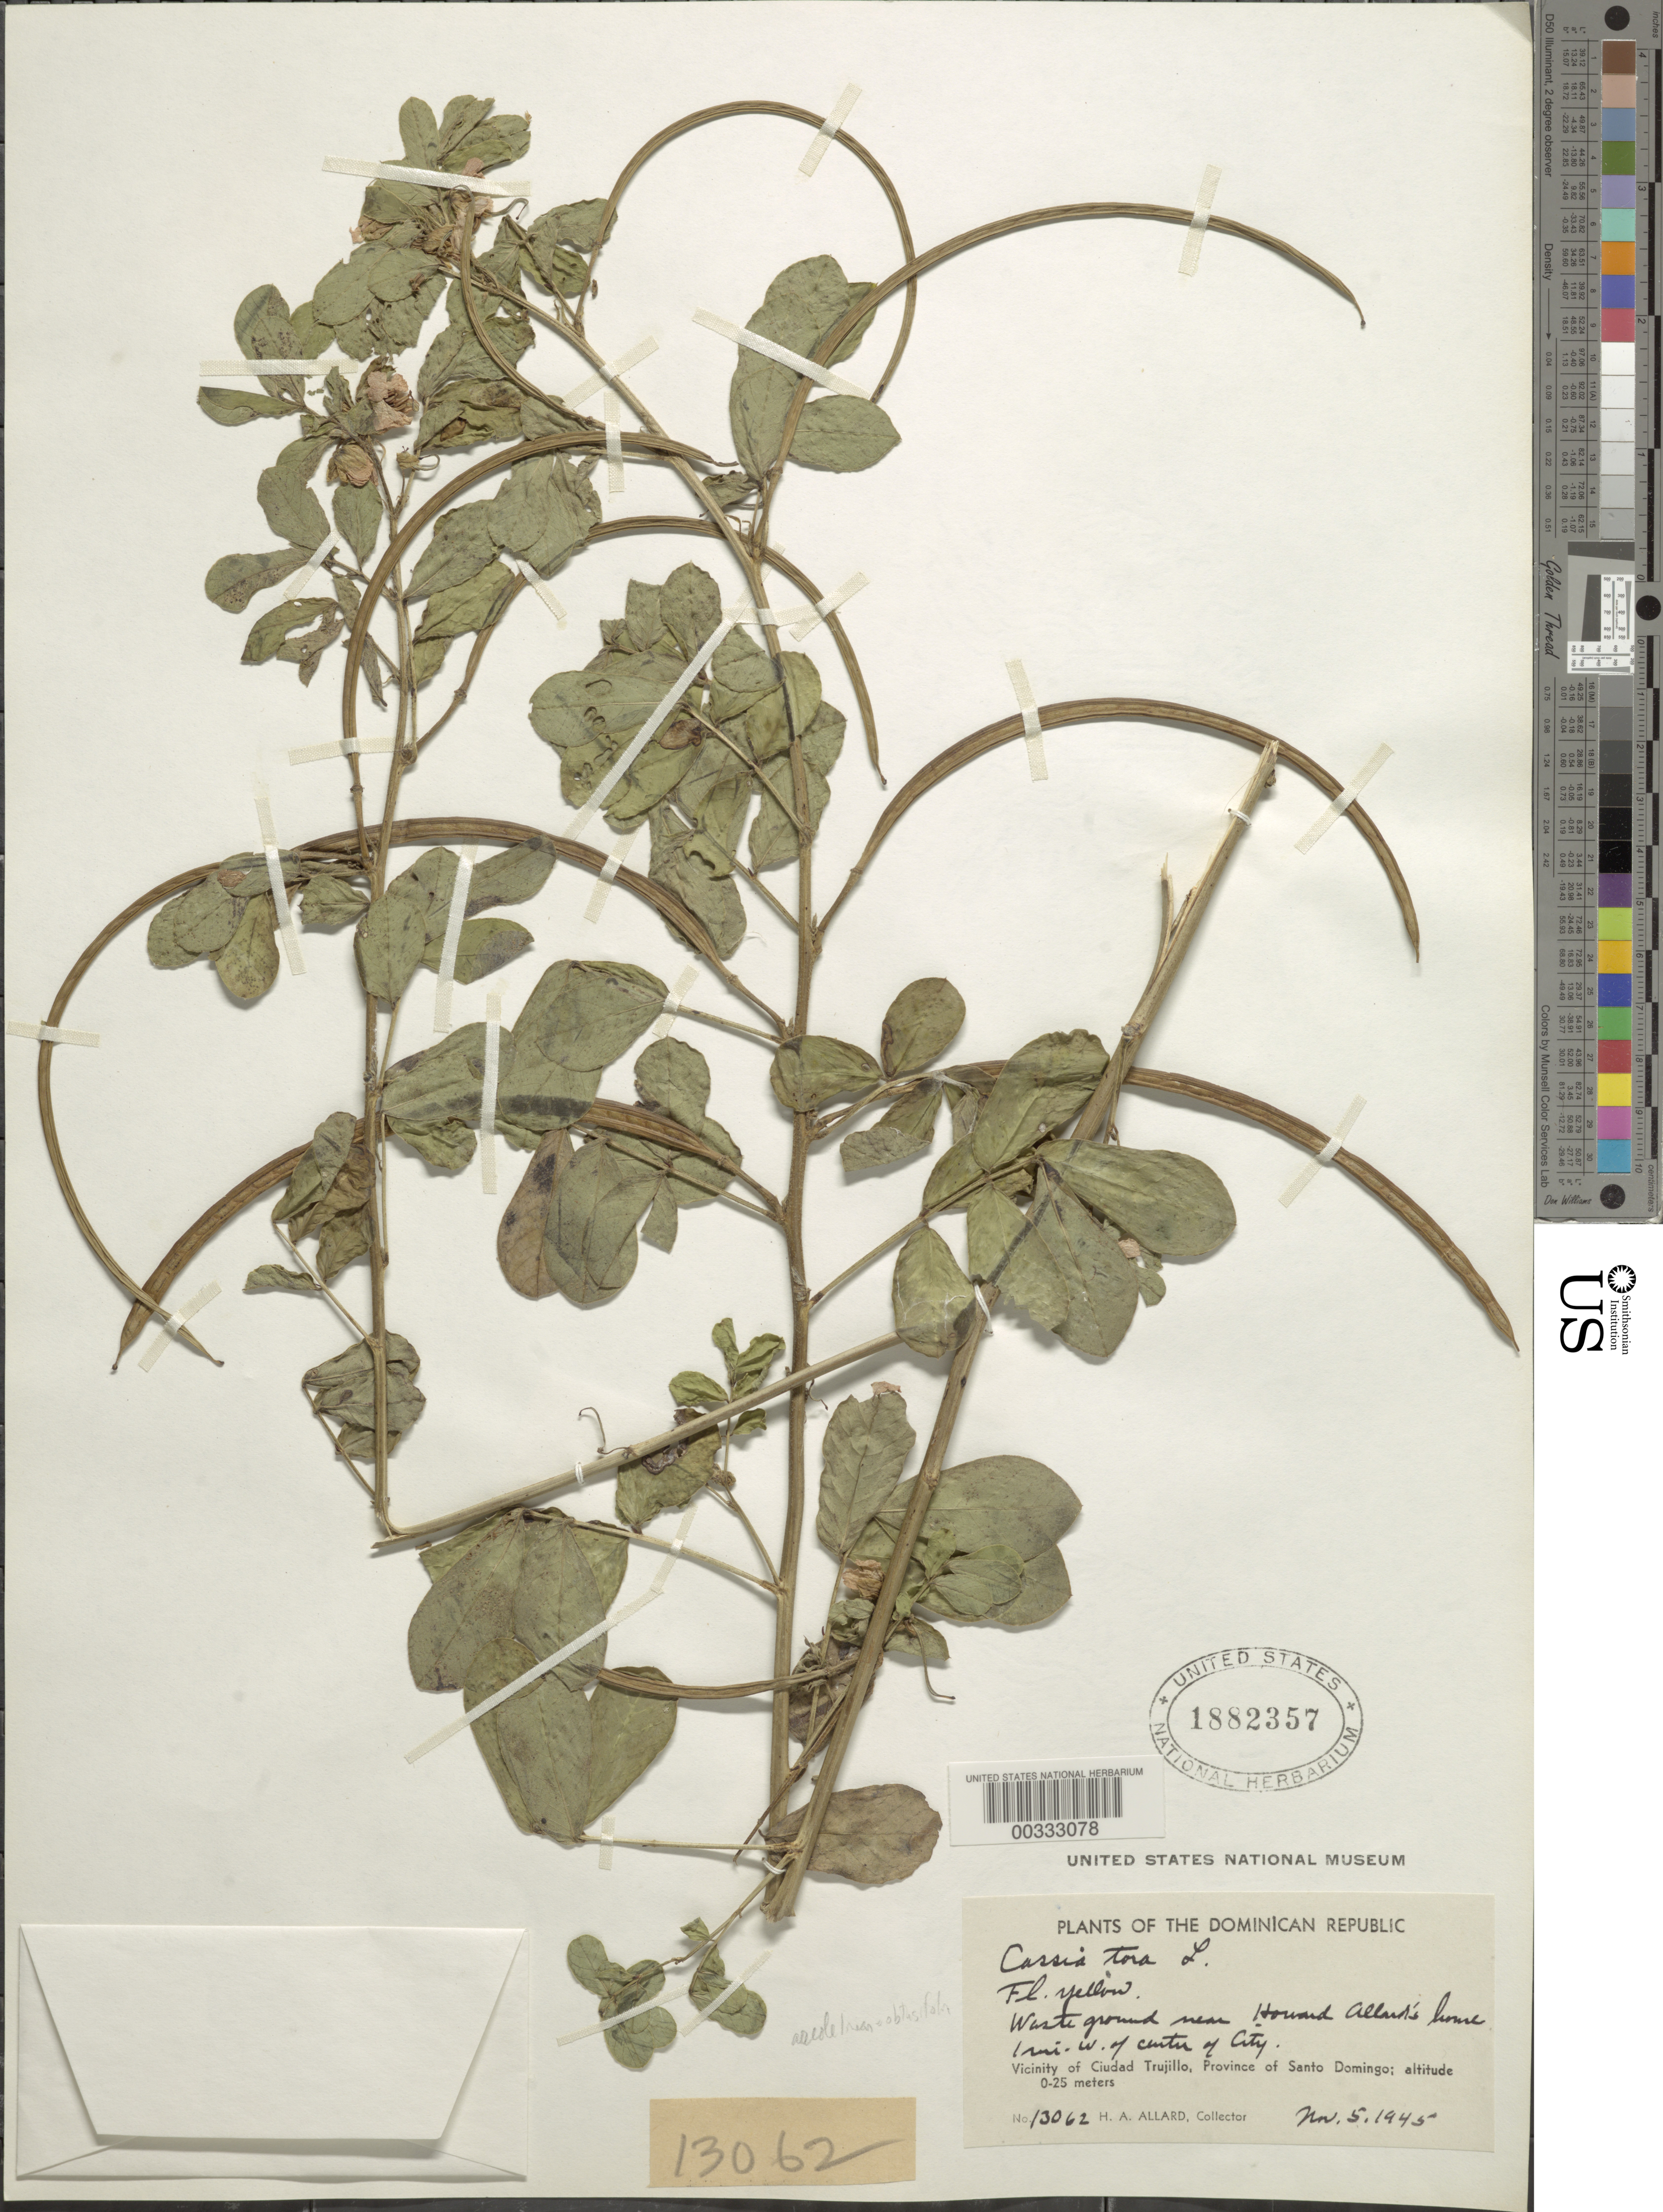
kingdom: Plantae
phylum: Tracheophyta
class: Magnoliopsida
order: Fabales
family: Fabaceae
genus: Senna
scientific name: Senna obtusifolia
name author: (L.) H.S. Irwin & Barneby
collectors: H. A. Allard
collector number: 13062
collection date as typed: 05 Nov 1945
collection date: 1945-11-05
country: Dominican Republic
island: Hispaniola Island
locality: Near h. allard's home, 1 mi w of center of city; vicinity of santo domingo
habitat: Waste ground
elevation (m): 0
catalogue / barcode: US 1882357